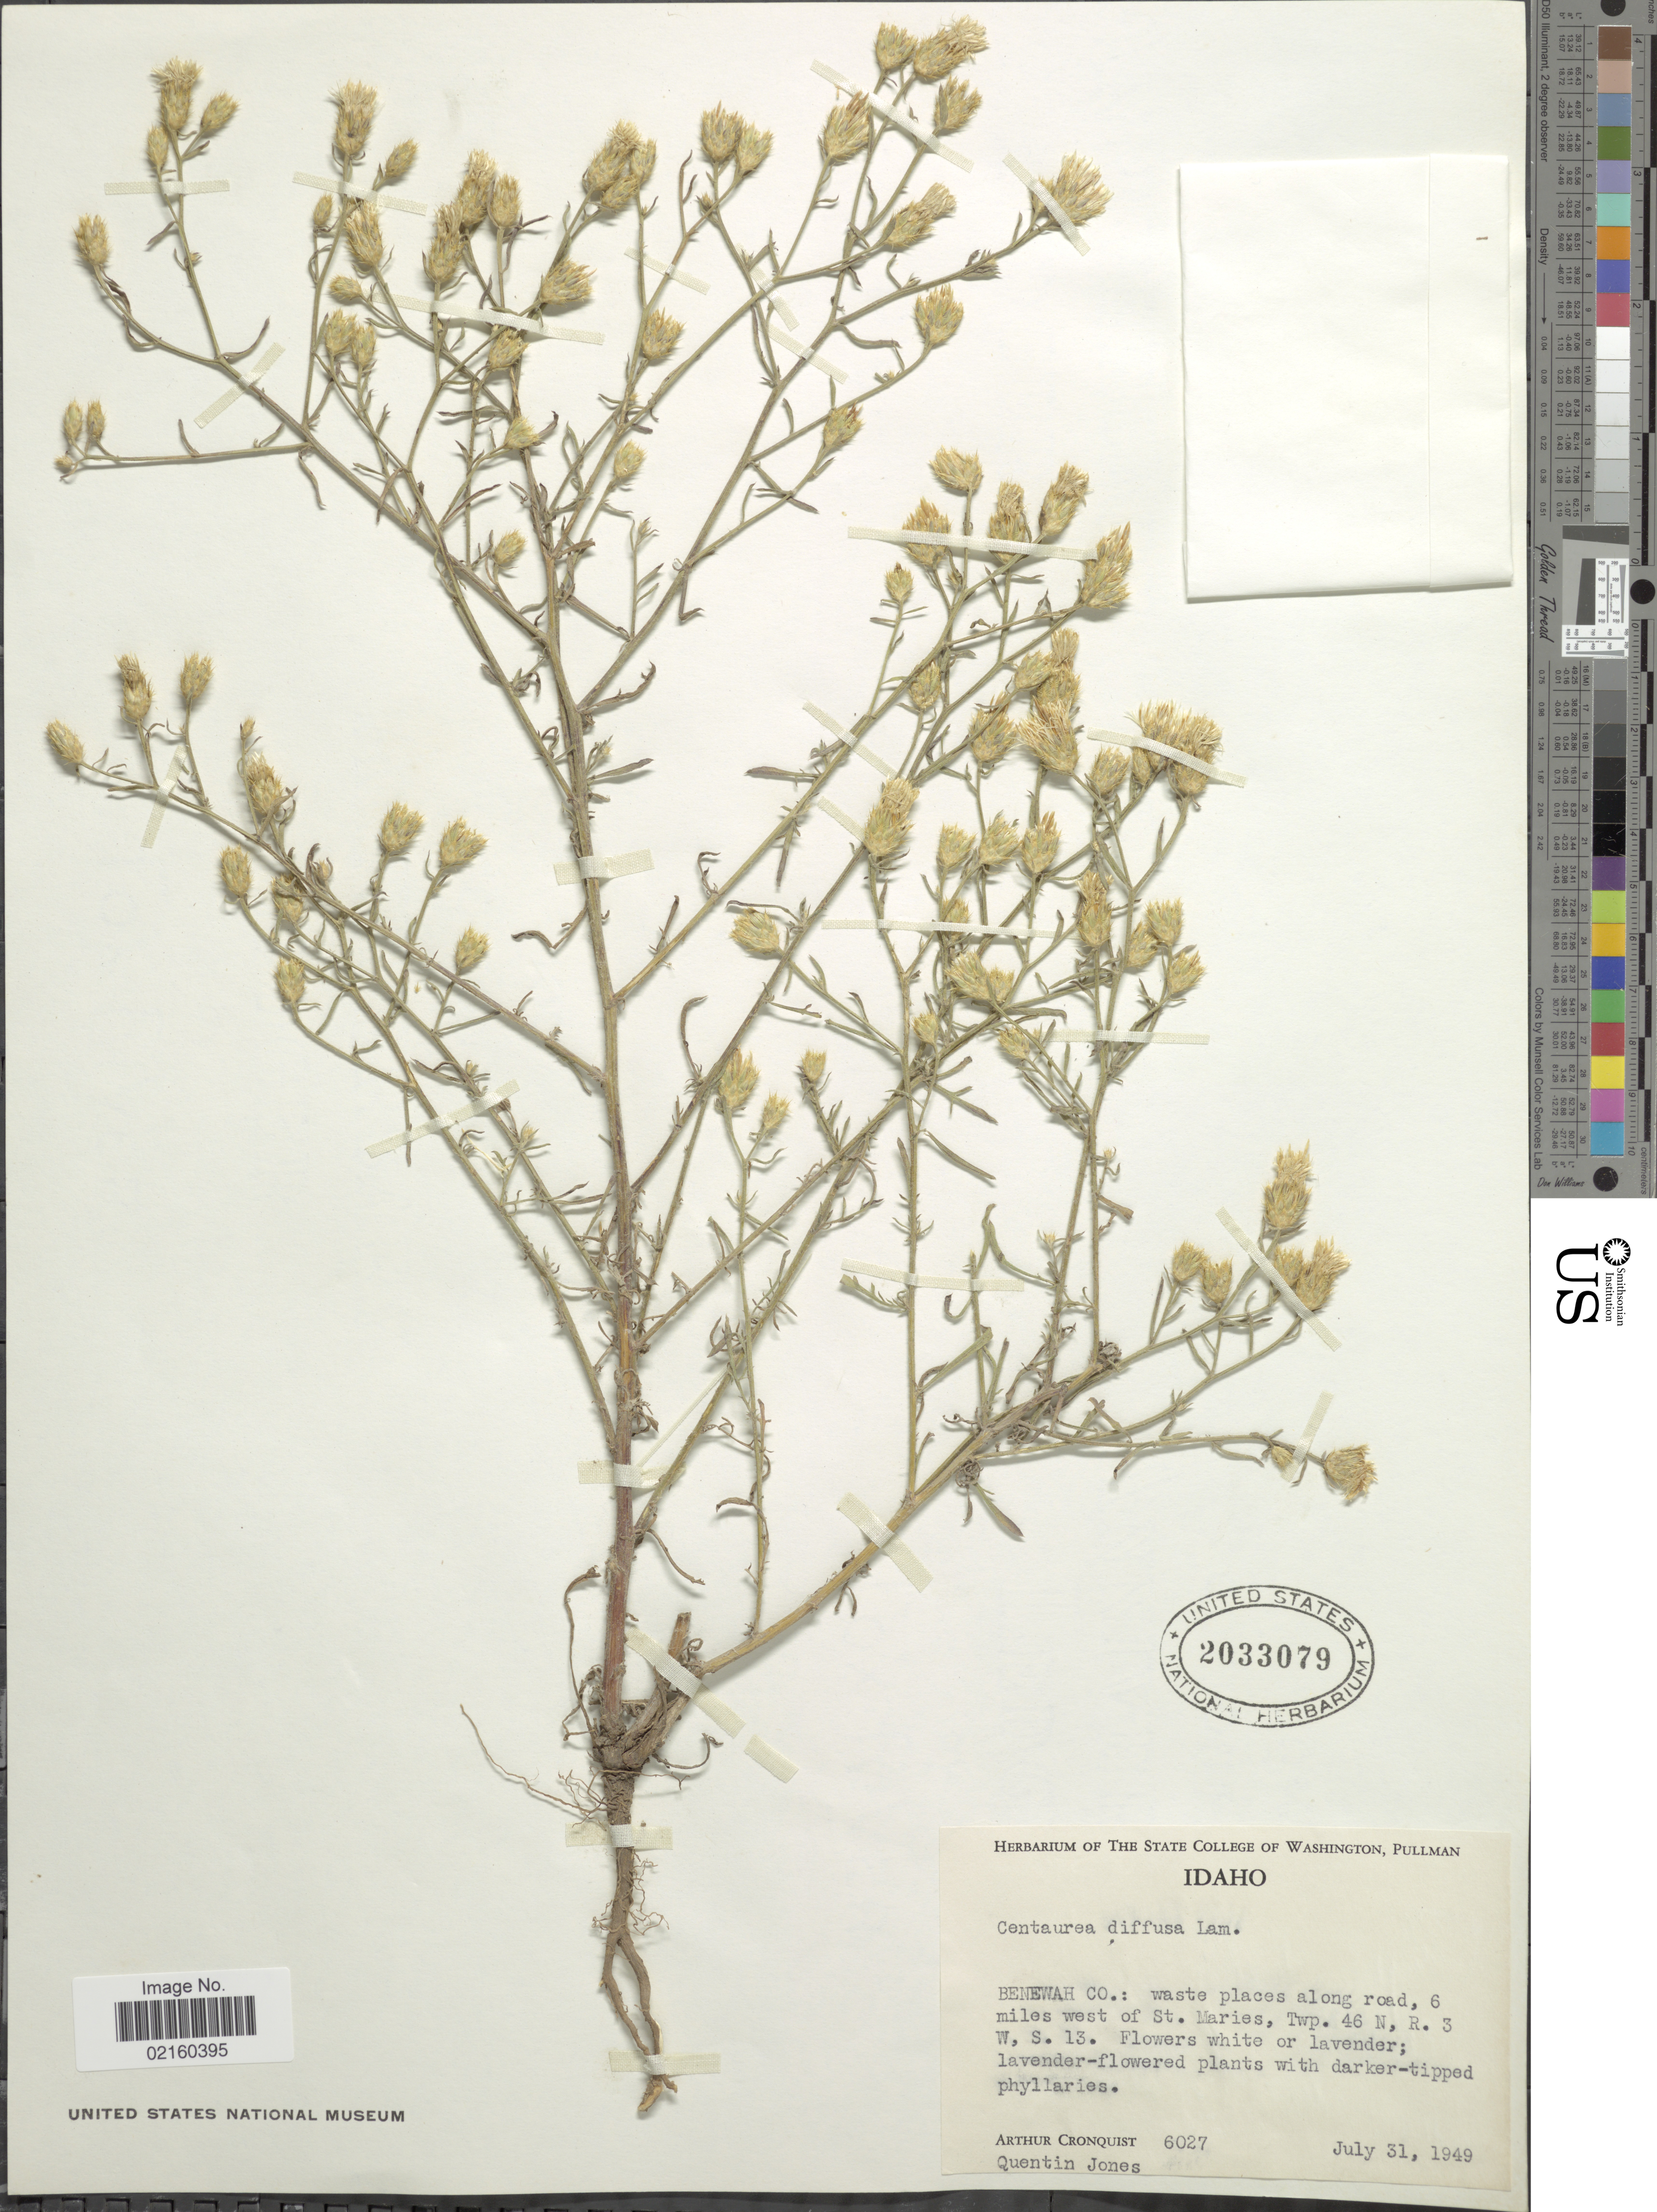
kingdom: Plantae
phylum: Tracheophyta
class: Magnoliopsida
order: Asterales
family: Asteraceae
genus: Centaurea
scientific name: Centaurea diffusa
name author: Lam.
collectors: A. J. Cronquist & Q. Jones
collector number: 6027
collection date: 1949-07-31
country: United States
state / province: Idaho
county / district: Benewah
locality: Benewah Co., 6 miles west of St. Maries, Twp. 46 N, R3W, S. 13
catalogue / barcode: US 2033079